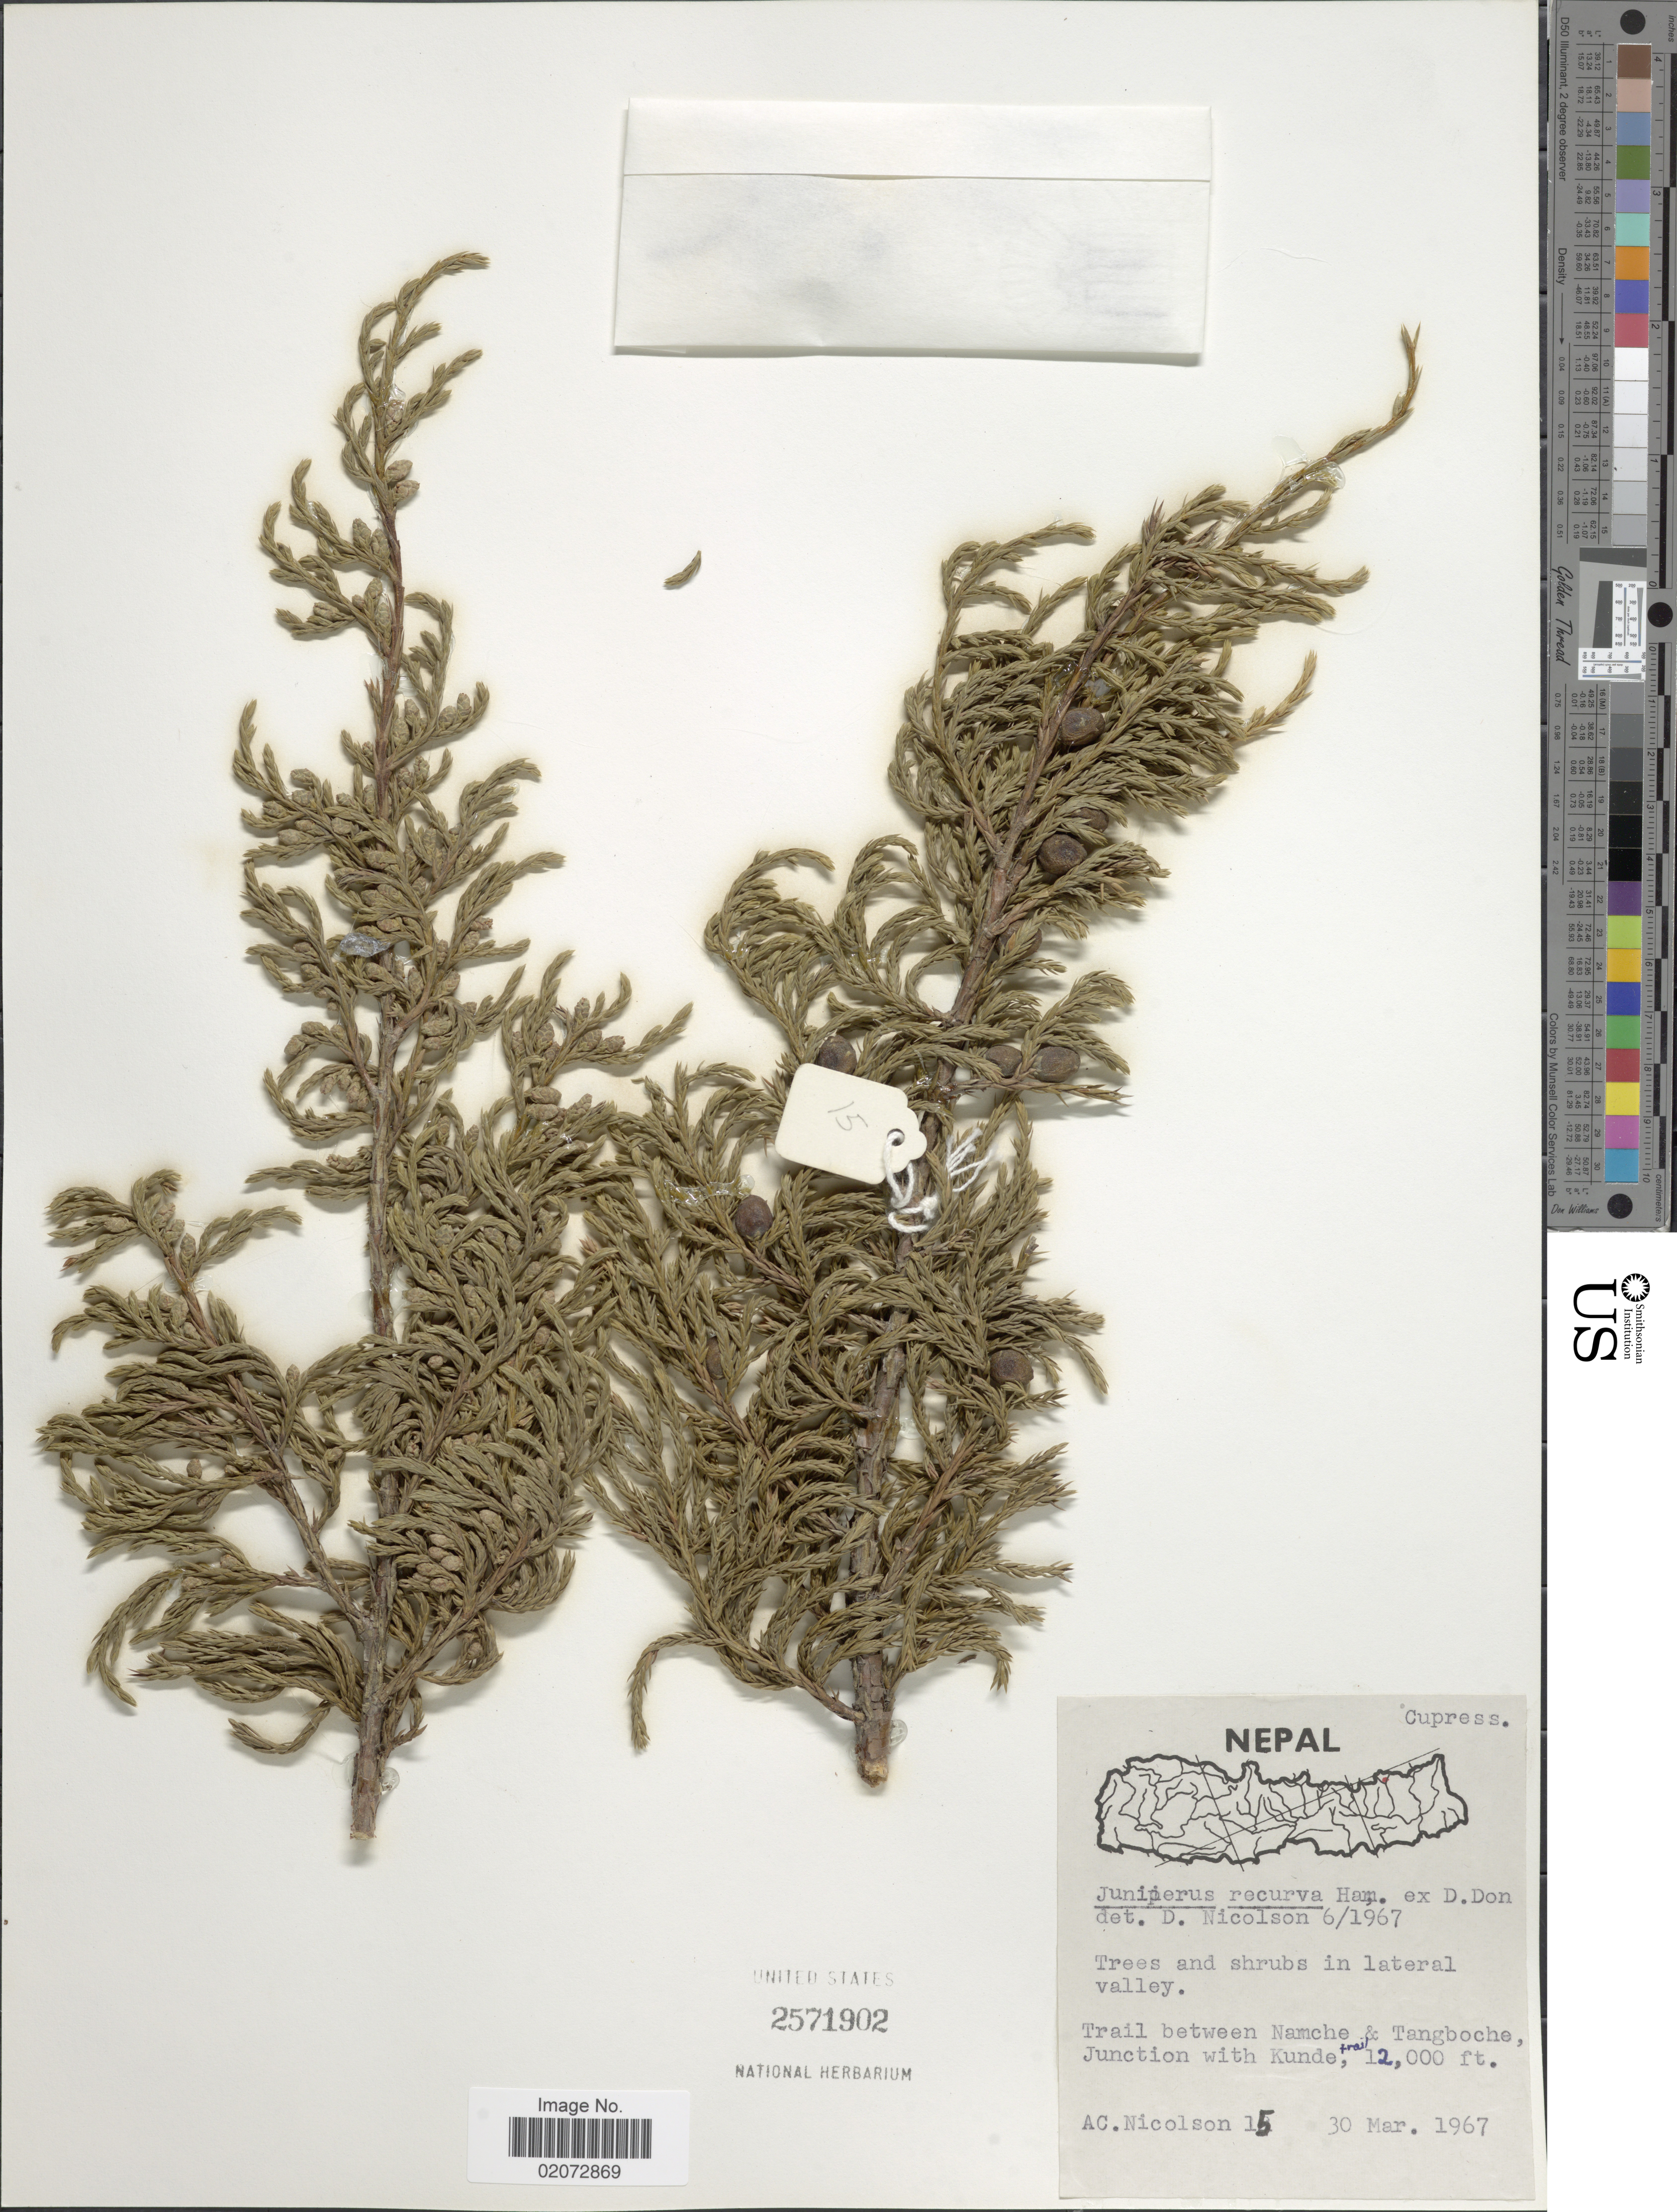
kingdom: Plantae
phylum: Tracheophyta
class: Pinopsida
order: Pinales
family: Cupressaceae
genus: Juniperus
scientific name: Juniperus recurva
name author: Buch.-Ham. ex D. Don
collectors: A. C. Nicolson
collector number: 15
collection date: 1967-03-30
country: Nepal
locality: Trail between Namche & Tangboche, junction with Kunde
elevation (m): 3658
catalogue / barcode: US 2571902